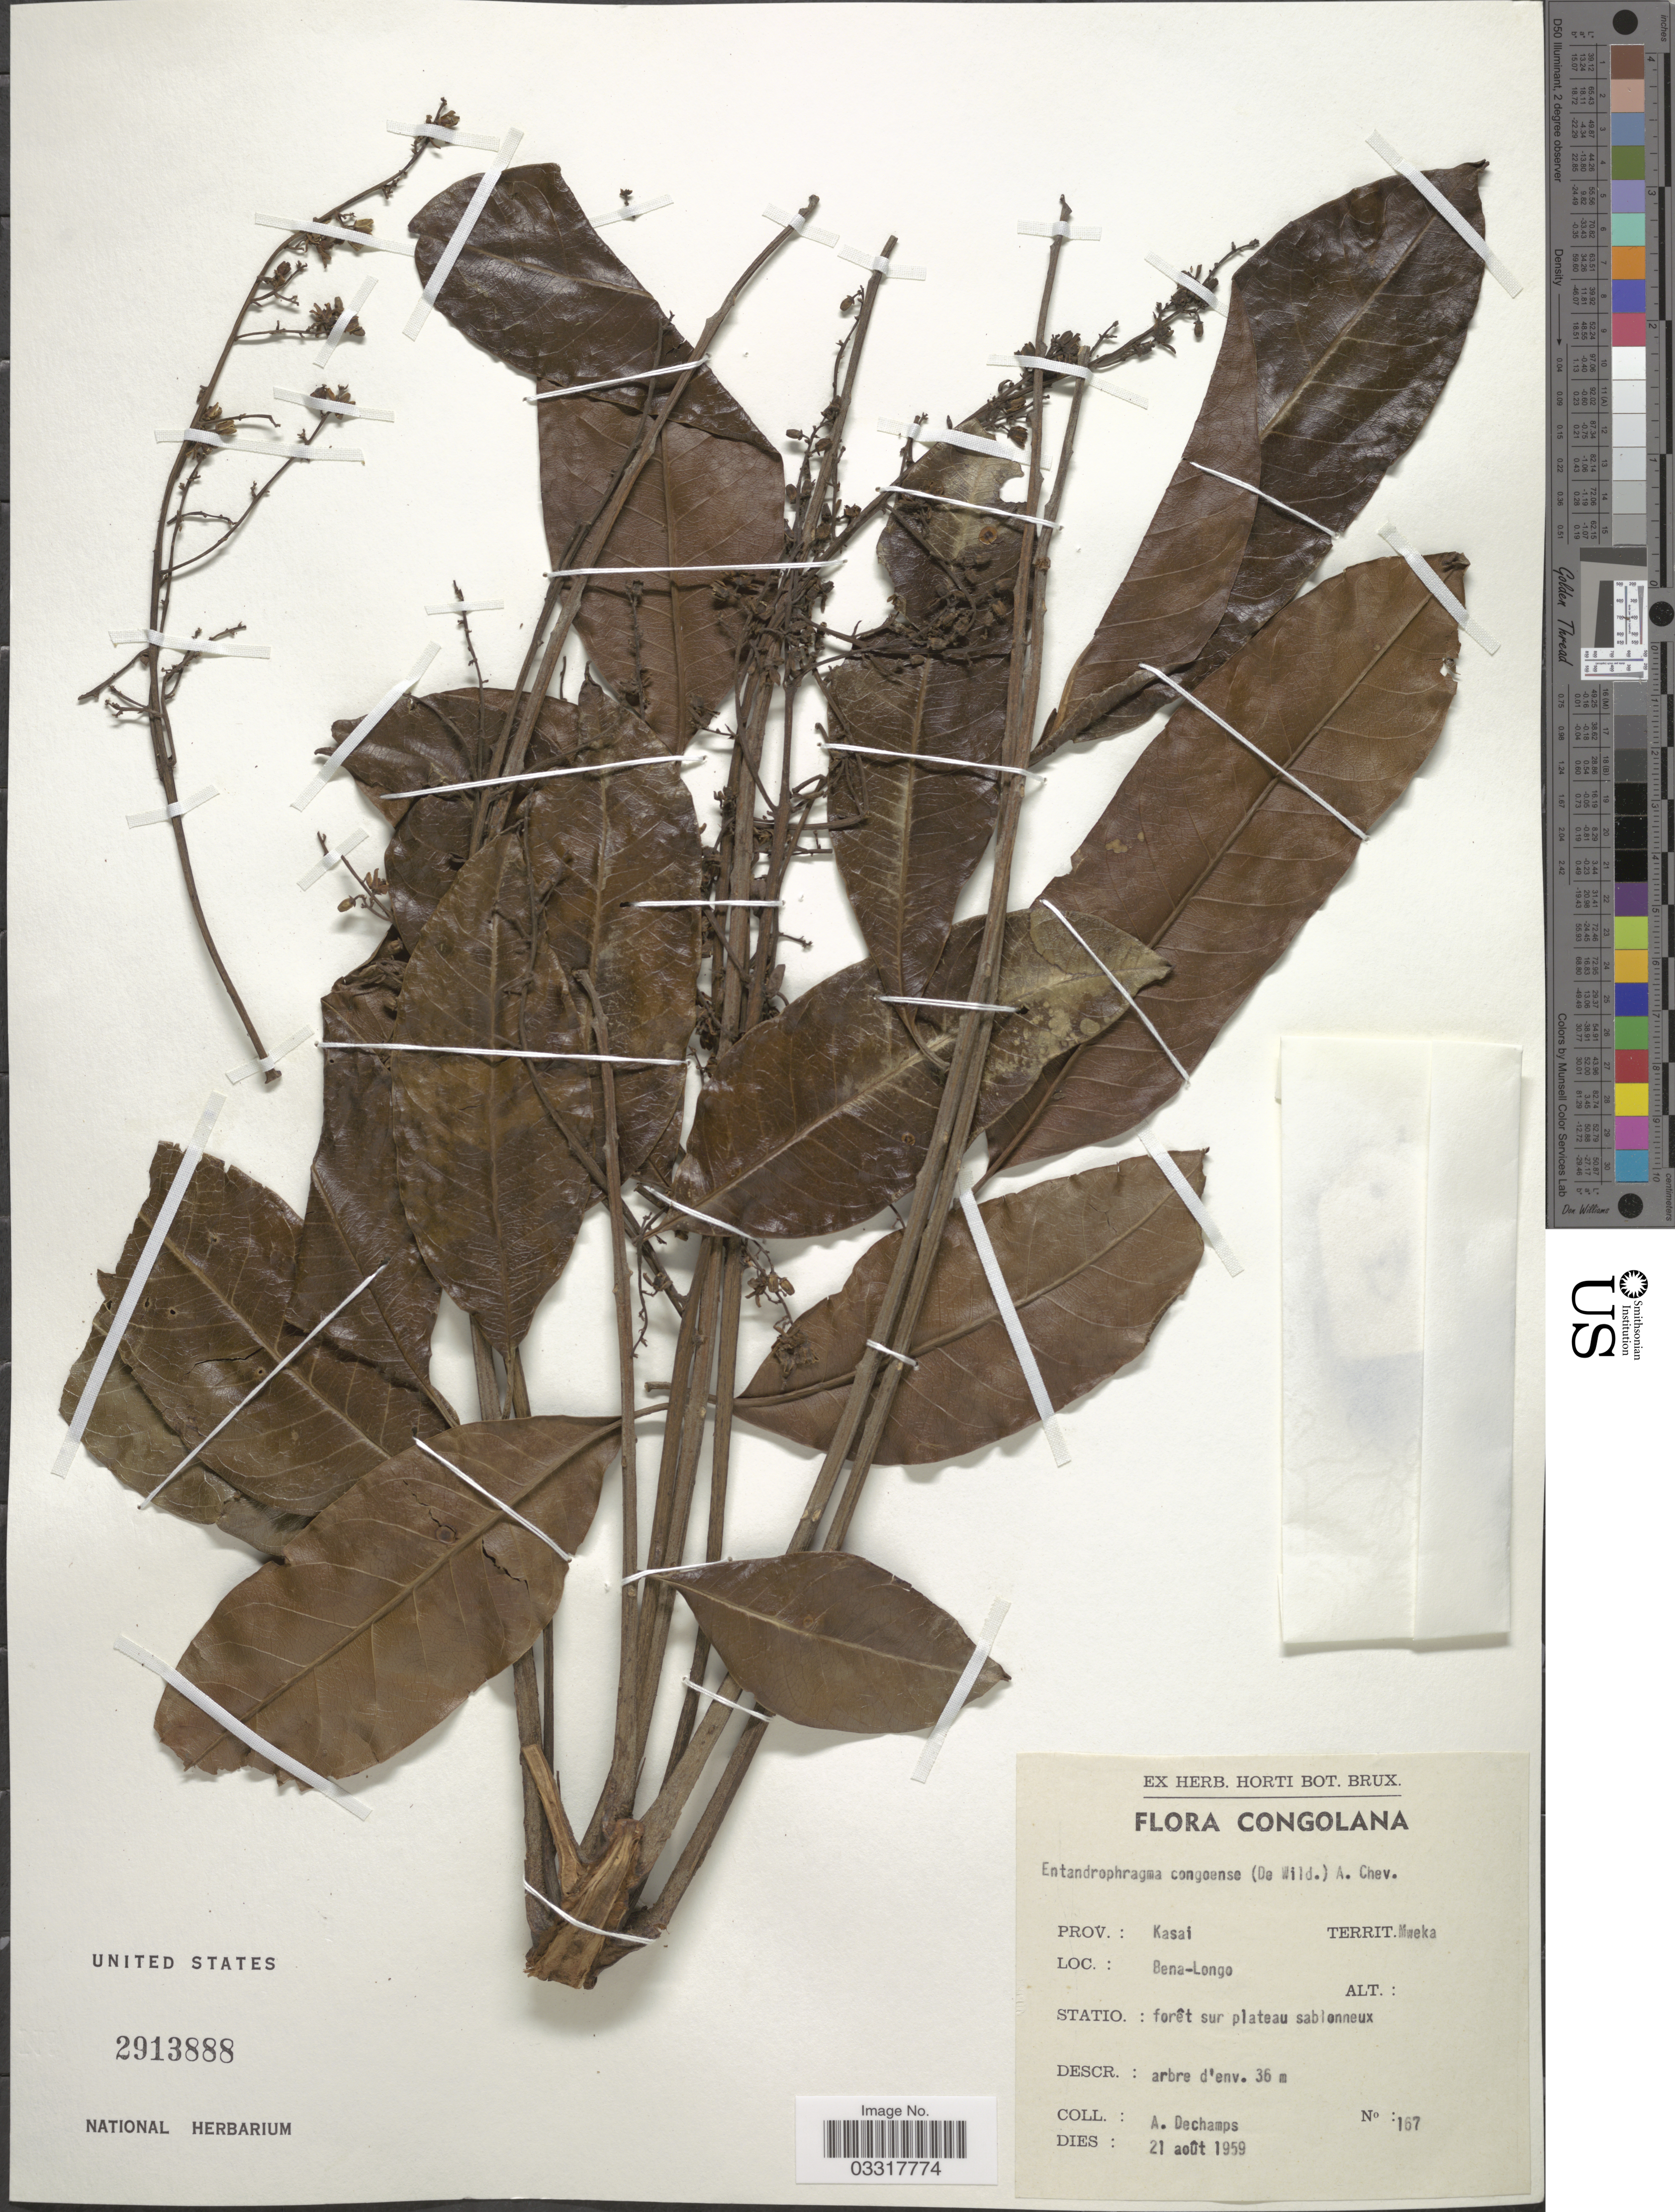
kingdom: Plantae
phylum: Tracheophyta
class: Magnoliopsida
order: Sapindales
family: Meliaceae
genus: Entandrophragma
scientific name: Entandrophragma congoense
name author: (Pierre ex De Wild.) A. Chev.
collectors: A. Dechamps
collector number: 167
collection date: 1959-08-21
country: Congo, Democratic Republic of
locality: Congolana. Prov.: Kasai, Territ. Mweka, Bena-Longo.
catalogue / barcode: US 2913888